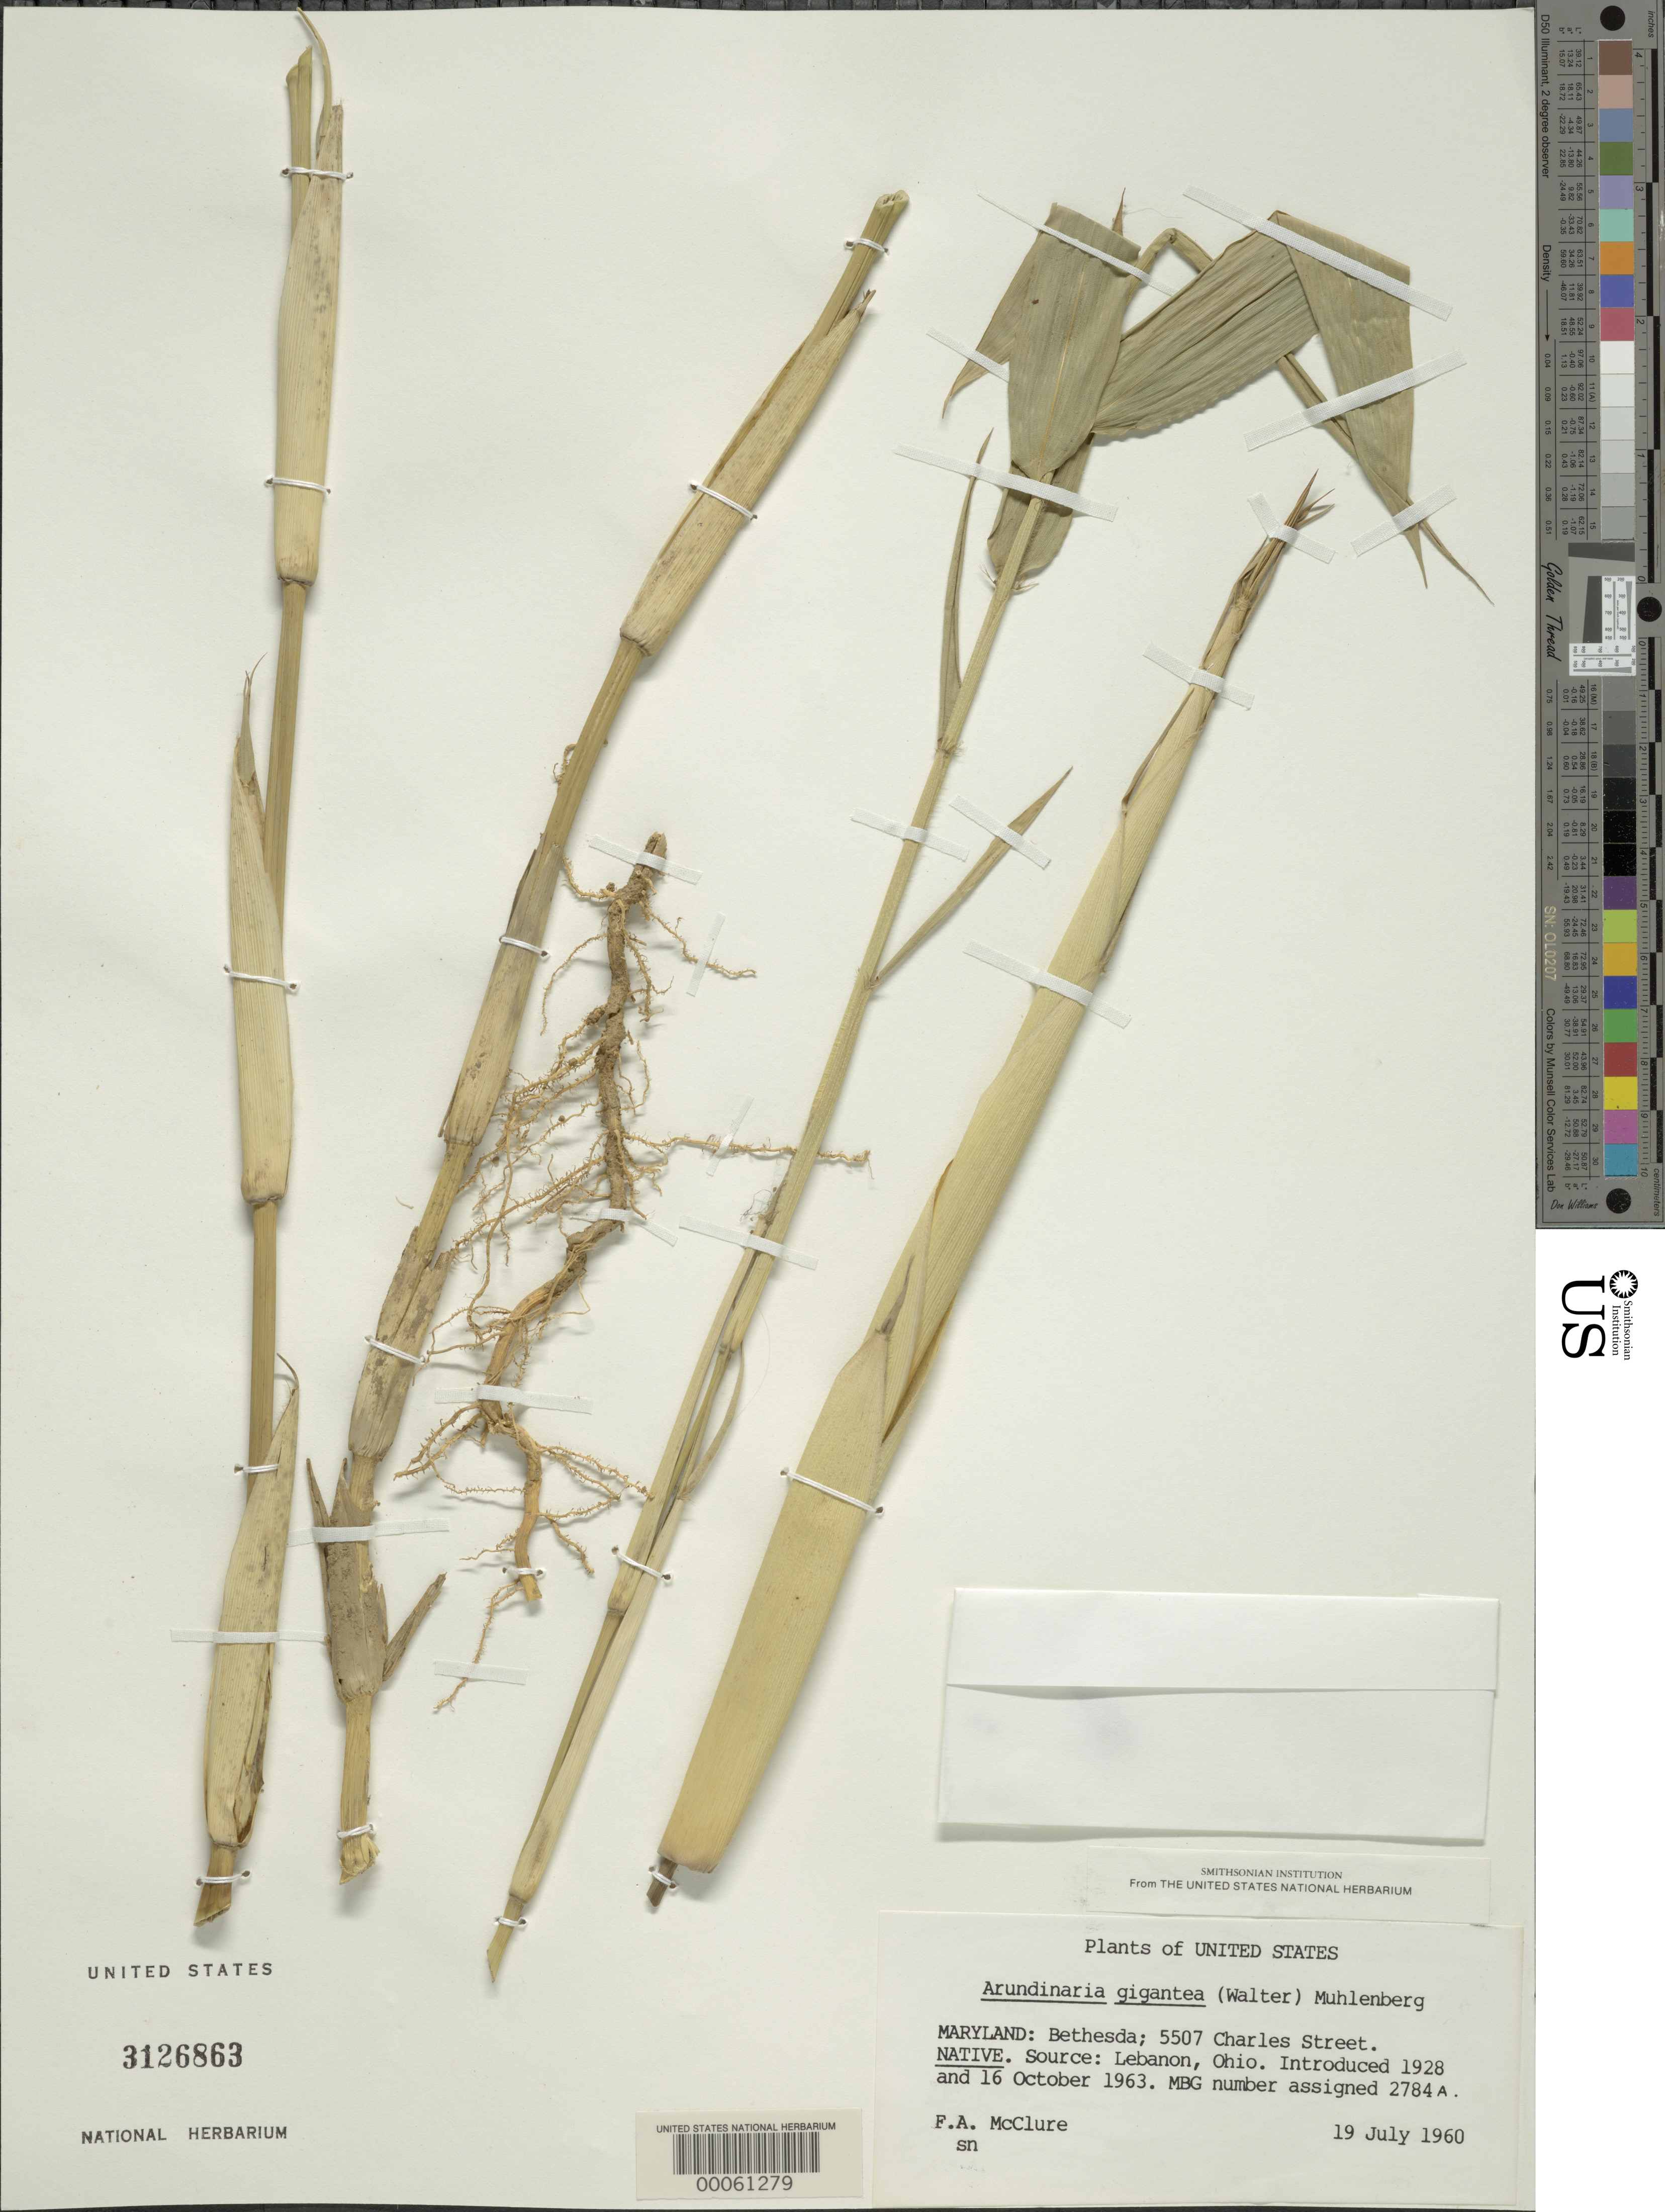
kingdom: Plantae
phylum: Tracheophyta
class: Liliopsida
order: Poales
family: Poaceae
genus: Arundinaria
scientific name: Arundinaria gigantea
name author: (Walter) Muhl.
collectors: F. A. McClure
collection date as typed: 19 Jul 1960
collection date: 1960-07-19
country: United States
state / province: Maryland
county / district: Montgomery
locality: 5507 Charles Street, Bethesda (McClure's garden)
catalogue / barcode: US 3126863